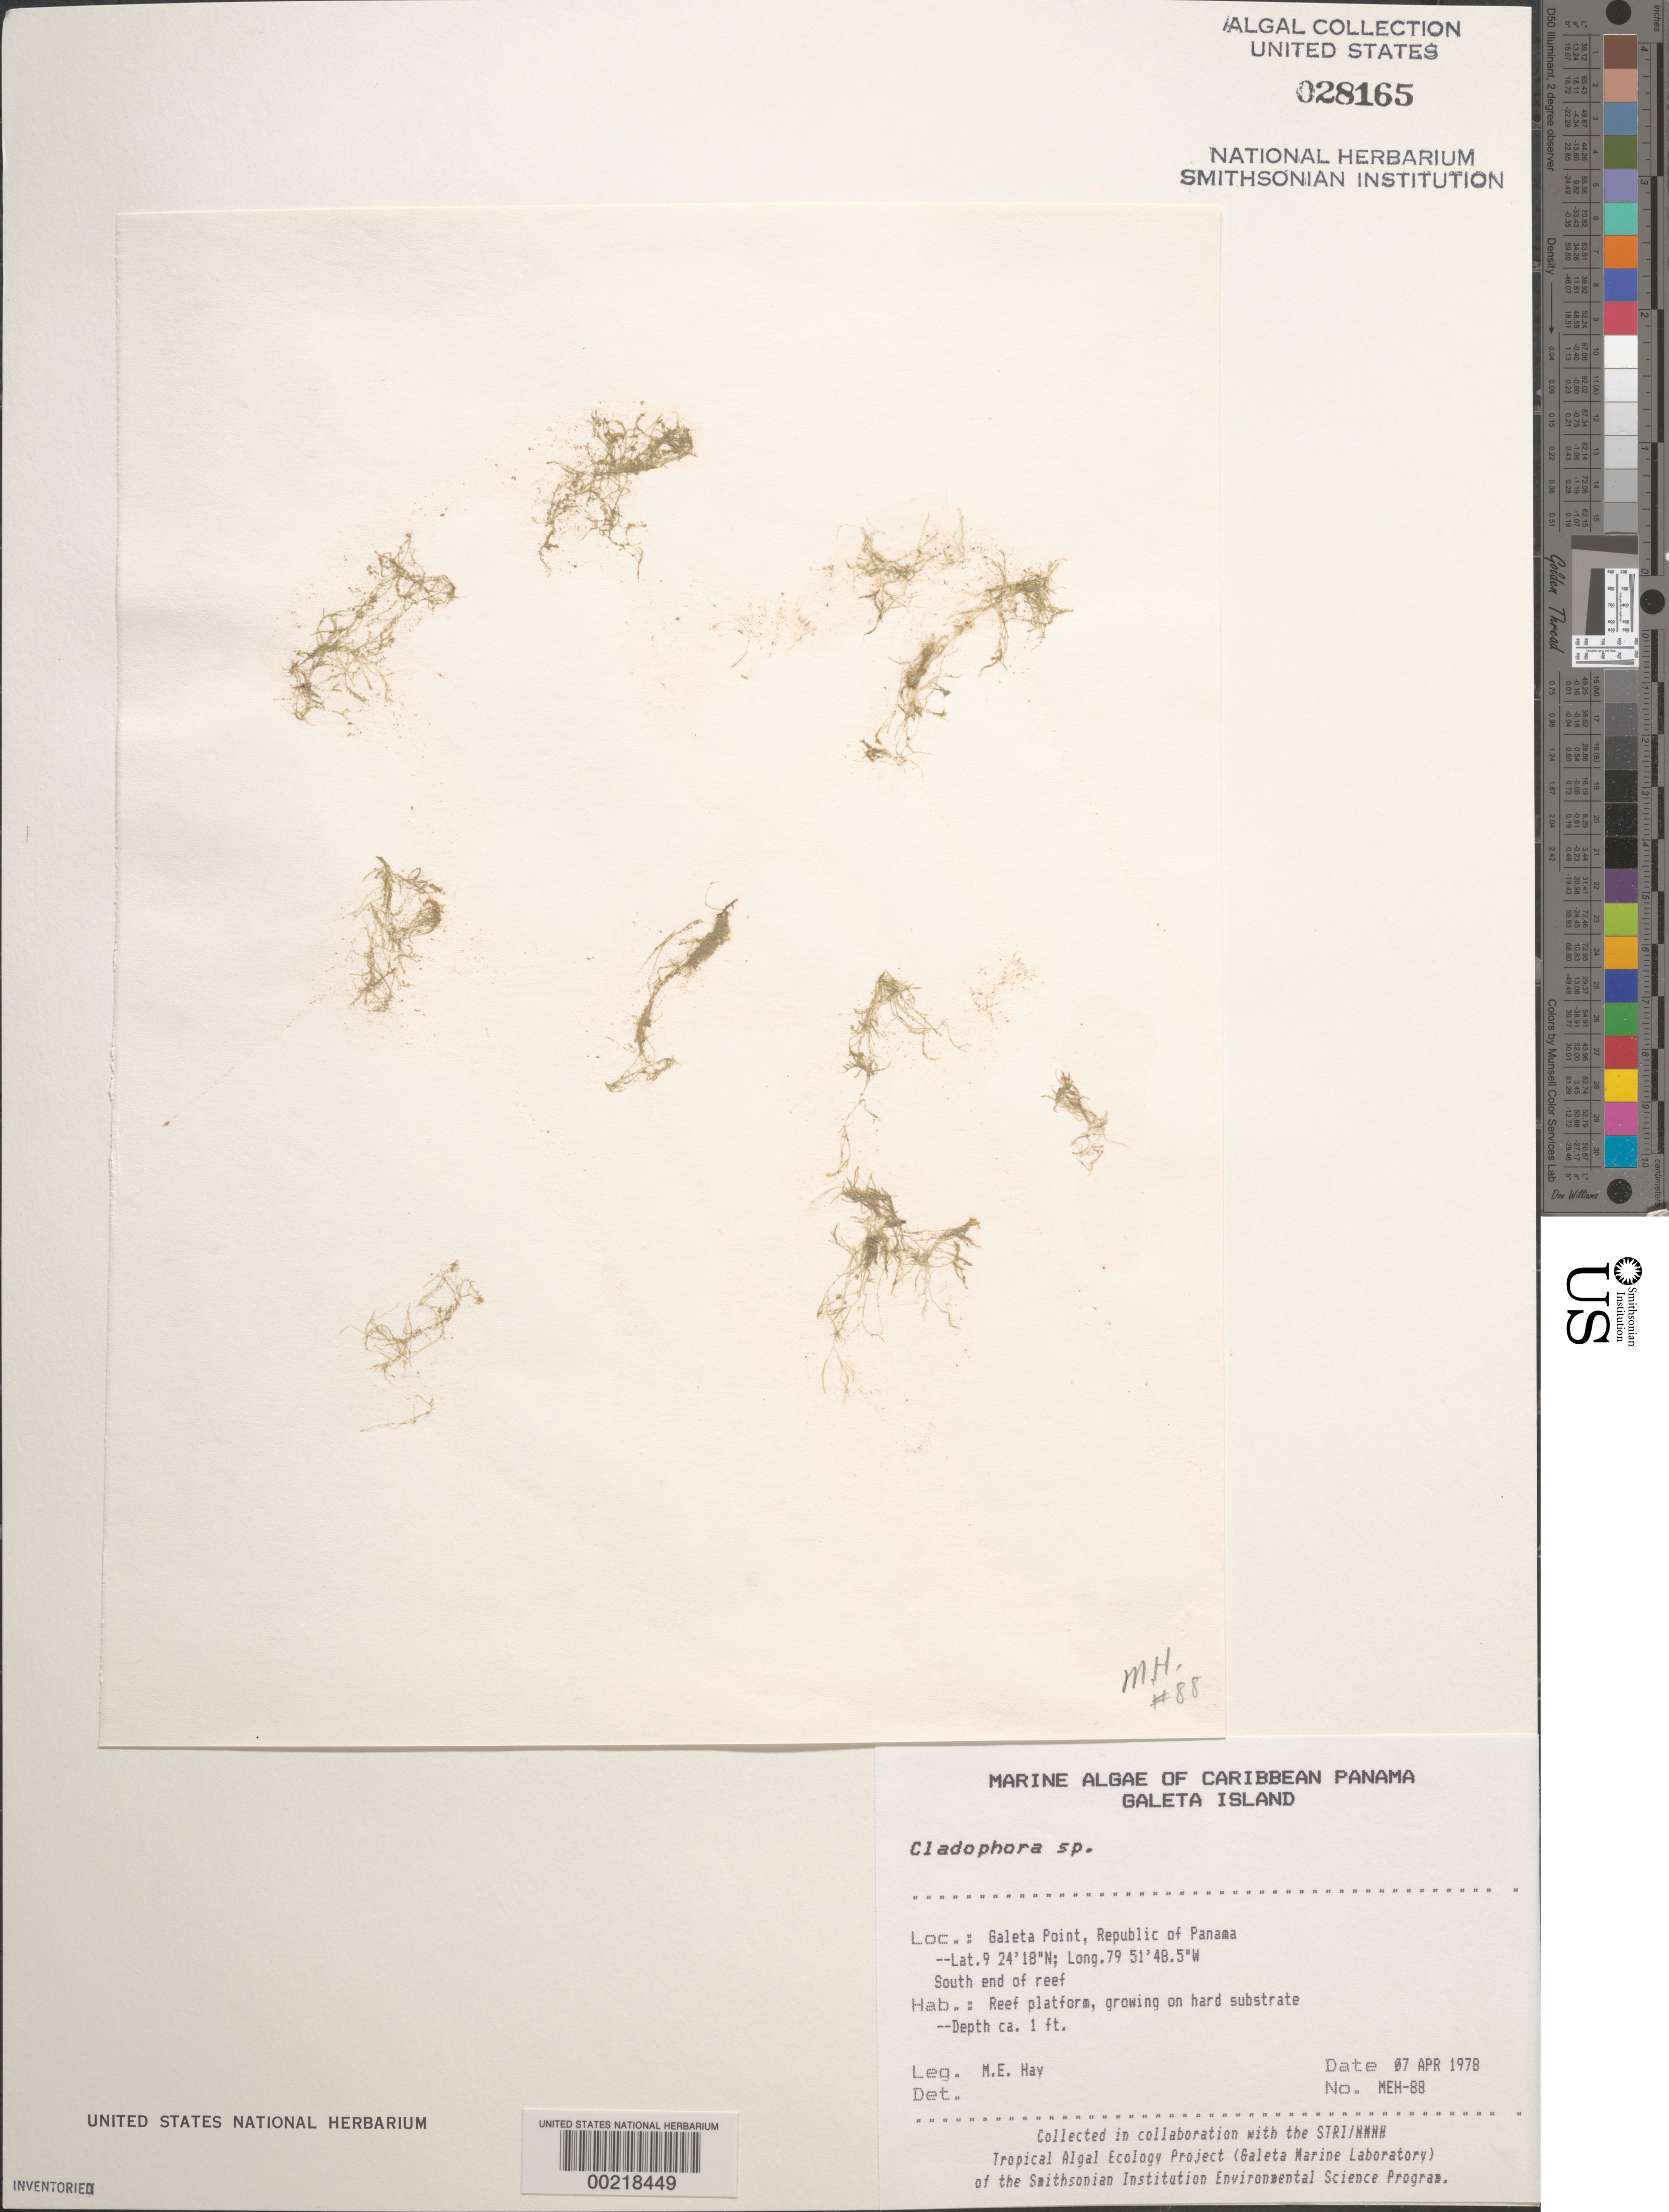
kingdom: Plantae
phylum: Chlorophyta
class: Ulvophyceae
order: Cladophorales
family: Cladophoraceae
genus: Cladophora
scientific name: Cladophora sp.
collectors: M. E. Hay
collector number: MEH-88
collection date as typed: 07 Apr 1978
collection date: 1978-04-07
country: Panama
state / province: Colón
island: Galeta Island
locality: Galeta Point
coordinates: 9 24' 18" N, 79 51' 48.5" W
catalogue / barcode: US 28165